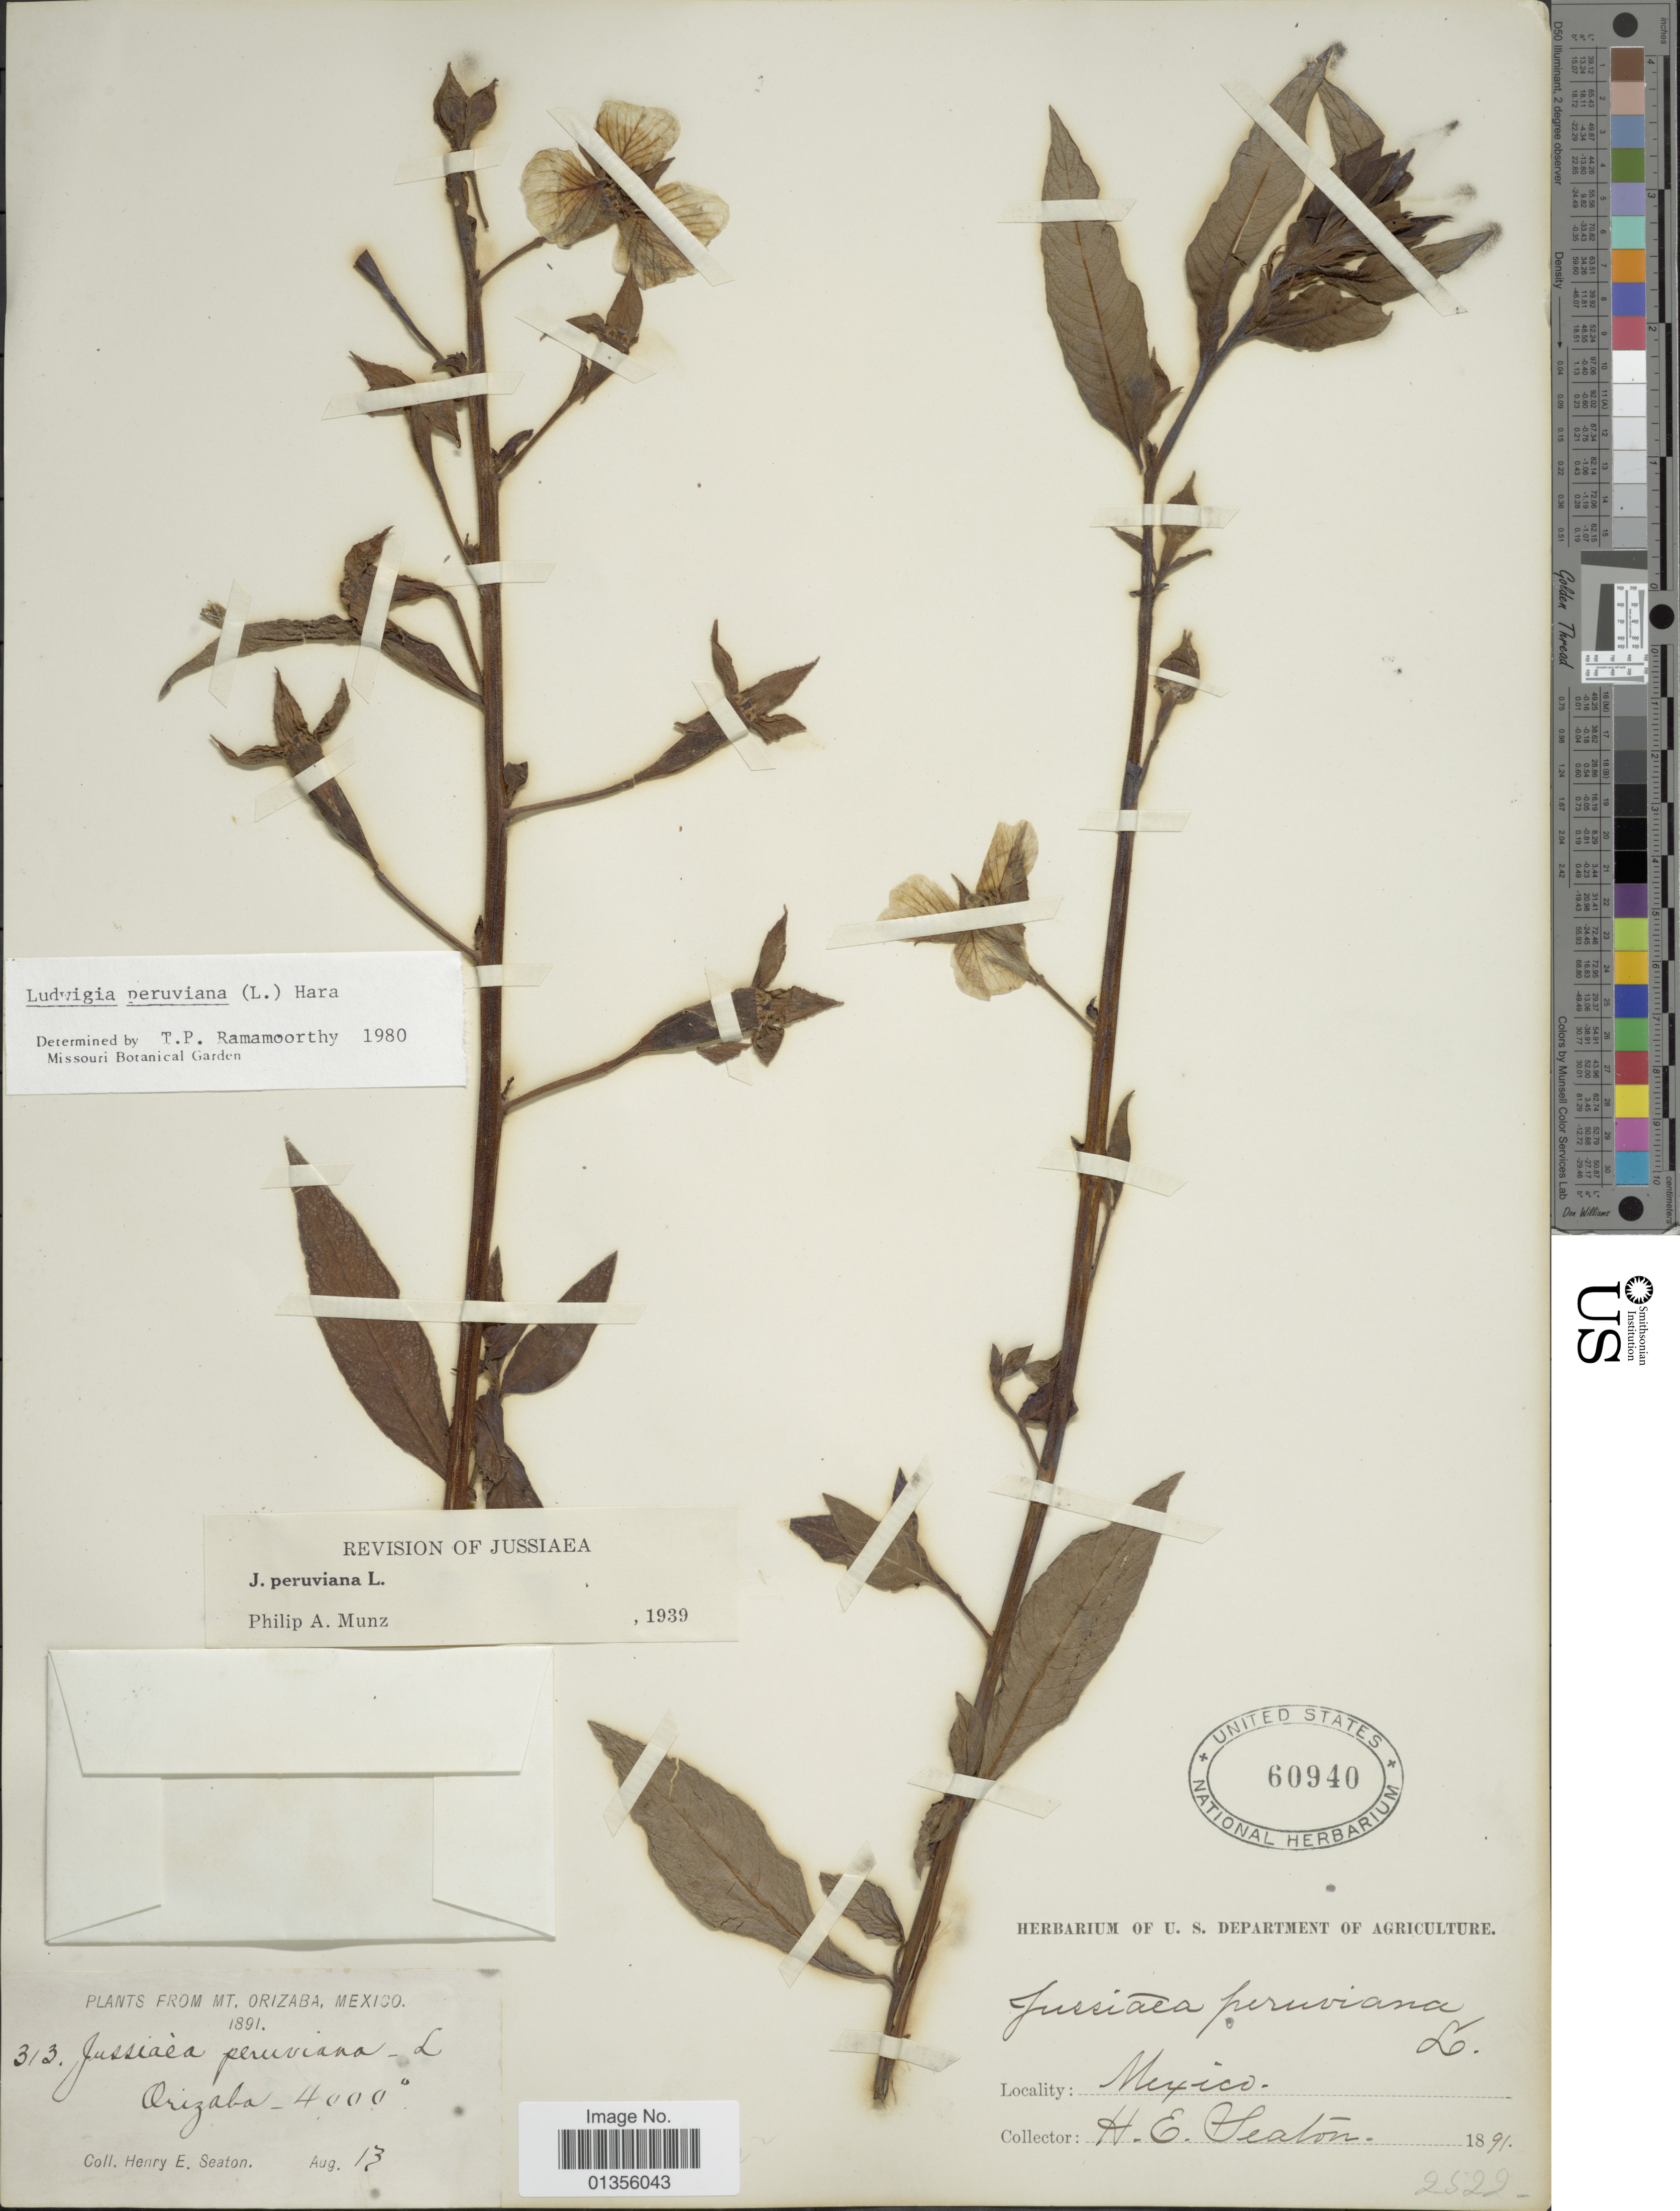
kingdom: Plantae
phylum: Tracheophyta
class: Magnoliopsida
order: Myrtales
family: Onagraceae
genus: Ludwigia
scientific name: Ludwigia peruviana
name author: (L.) H. Hara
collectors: H. E. Seaton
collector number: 313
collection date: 1891-08-13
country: Mexico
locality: Orizaba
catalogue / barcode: US 60940